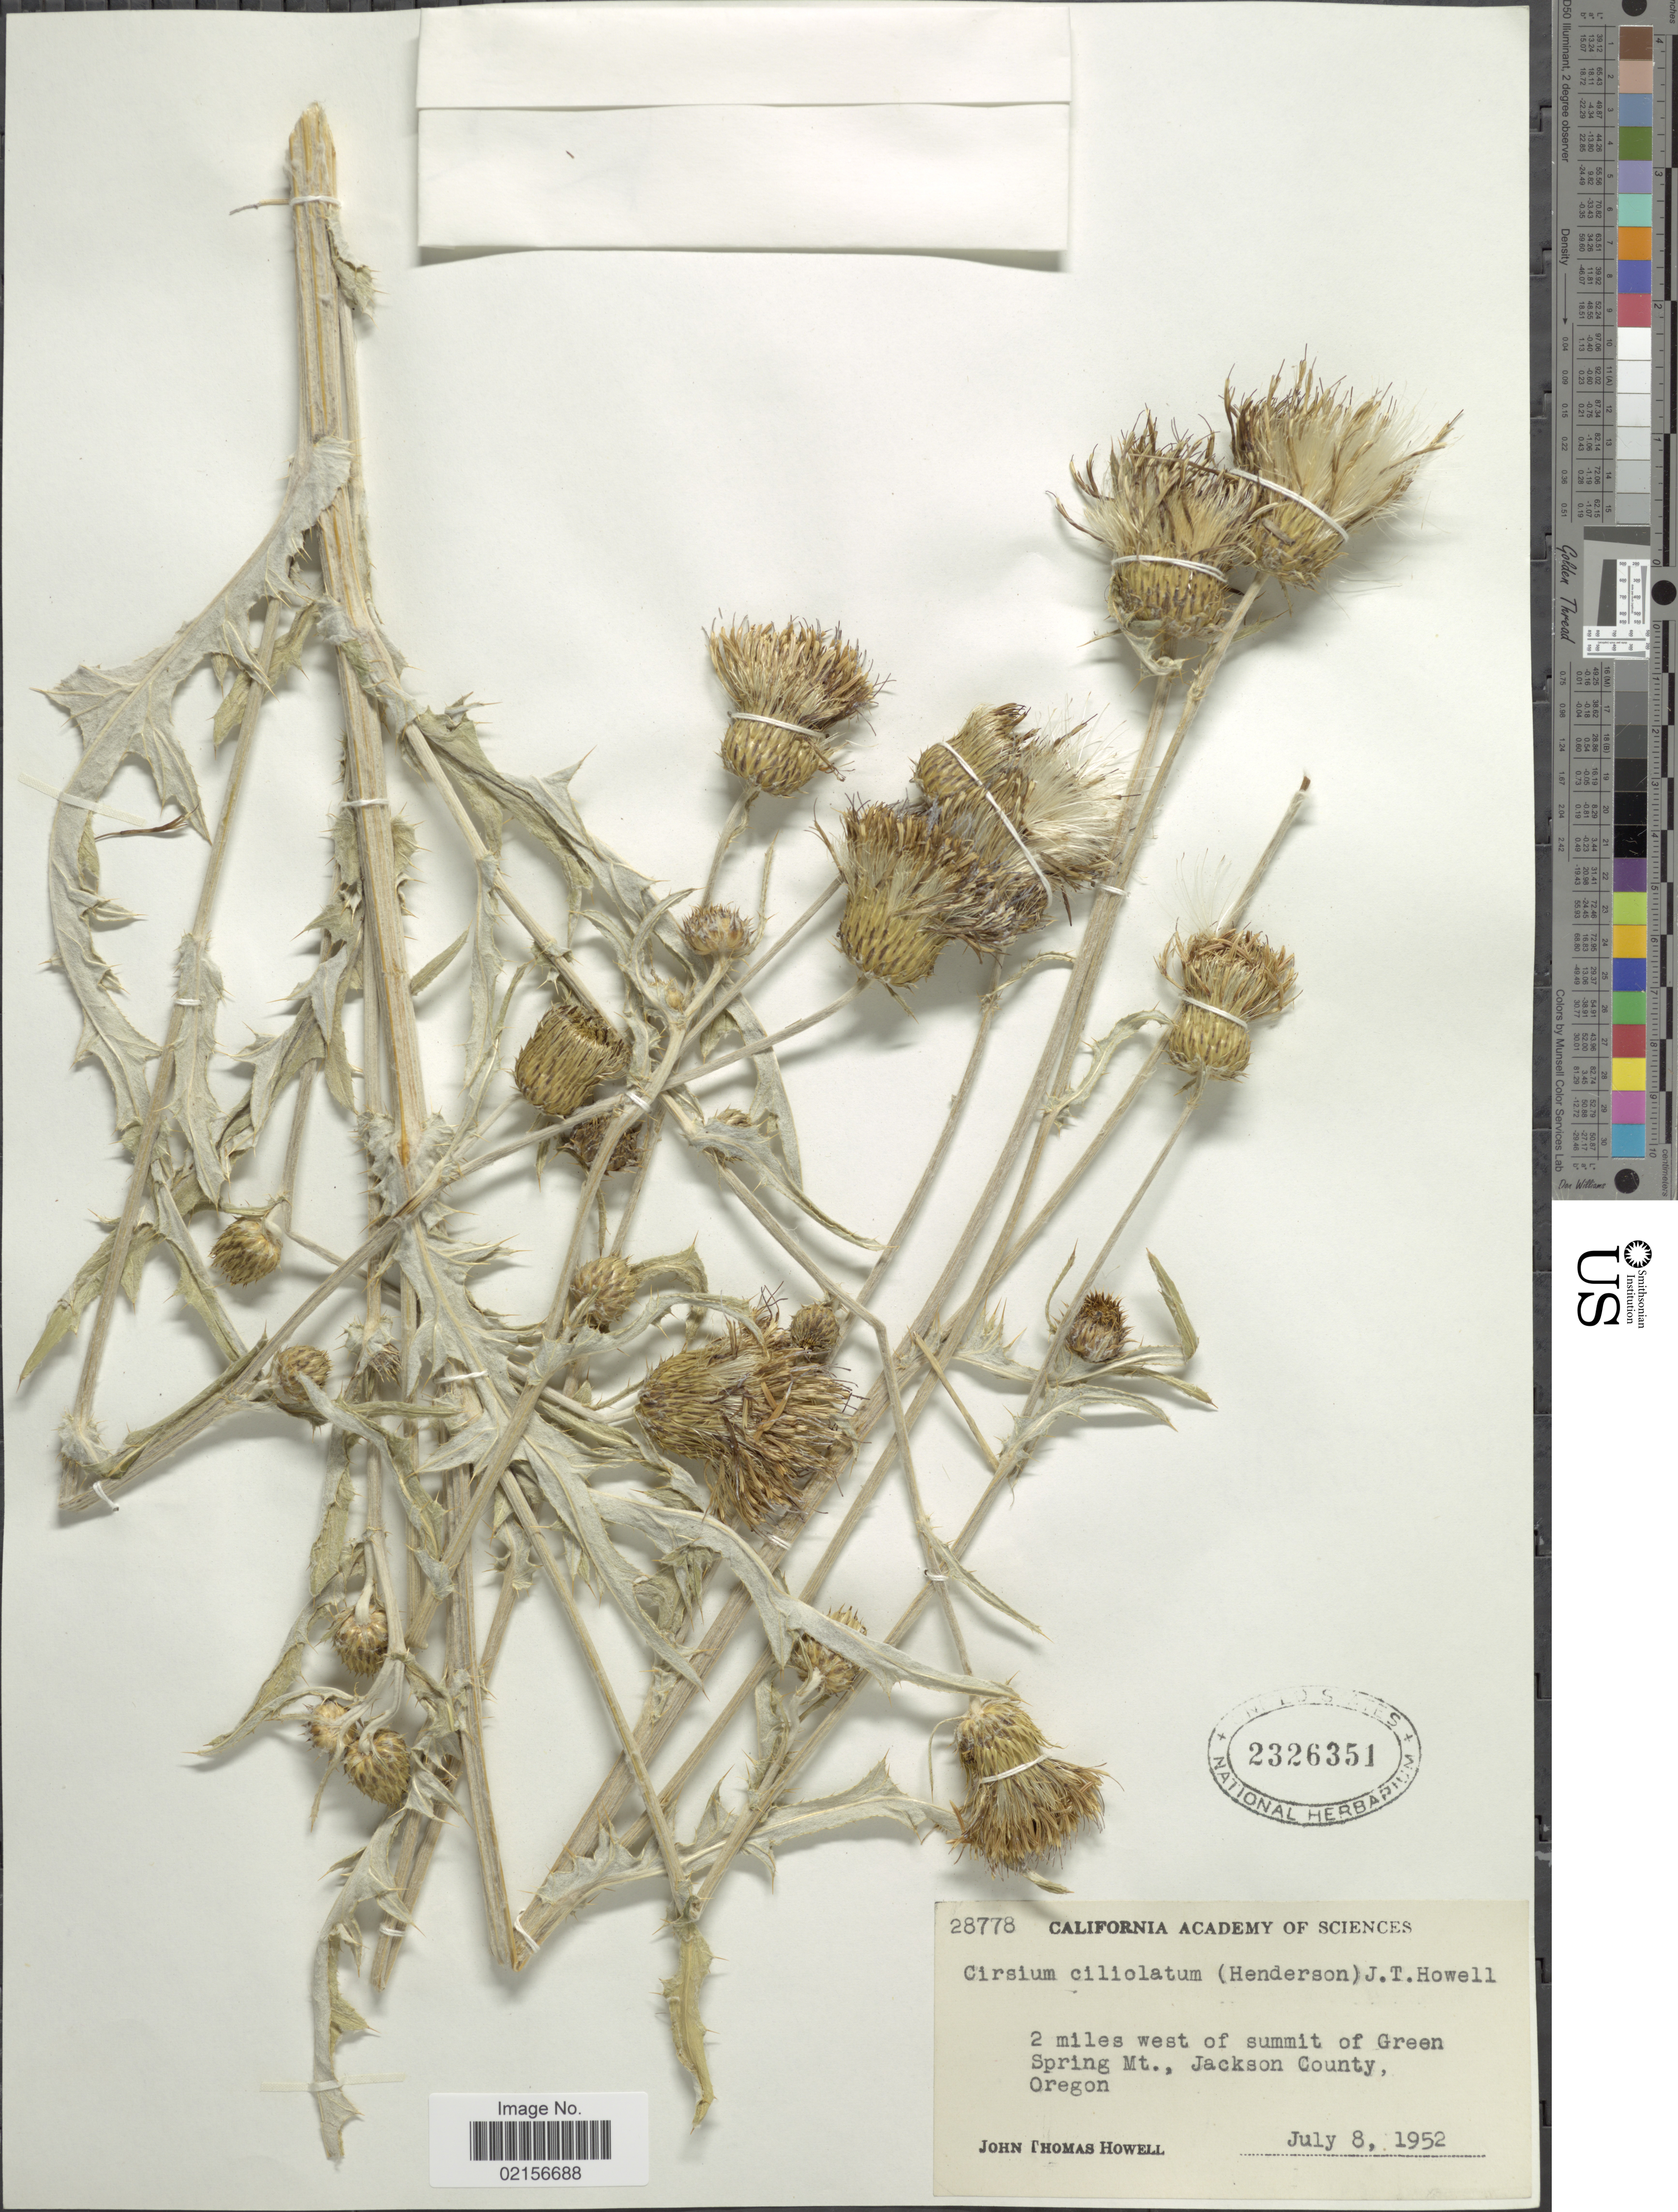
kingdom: Plantae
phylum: Tracheophyta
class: Magnoliopsida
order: Asterales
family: Asteraceae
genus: Cirsium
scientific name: Cirsium ciliolatum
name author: (L.F. Hend.) J.T. Howell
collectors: J. T. Howell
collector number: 28778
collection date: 1952-07-08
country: United States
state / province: Oregon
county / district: Jackson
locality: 2 miles west of summit of Green Mt., Jackson County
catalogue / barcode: US 2326351